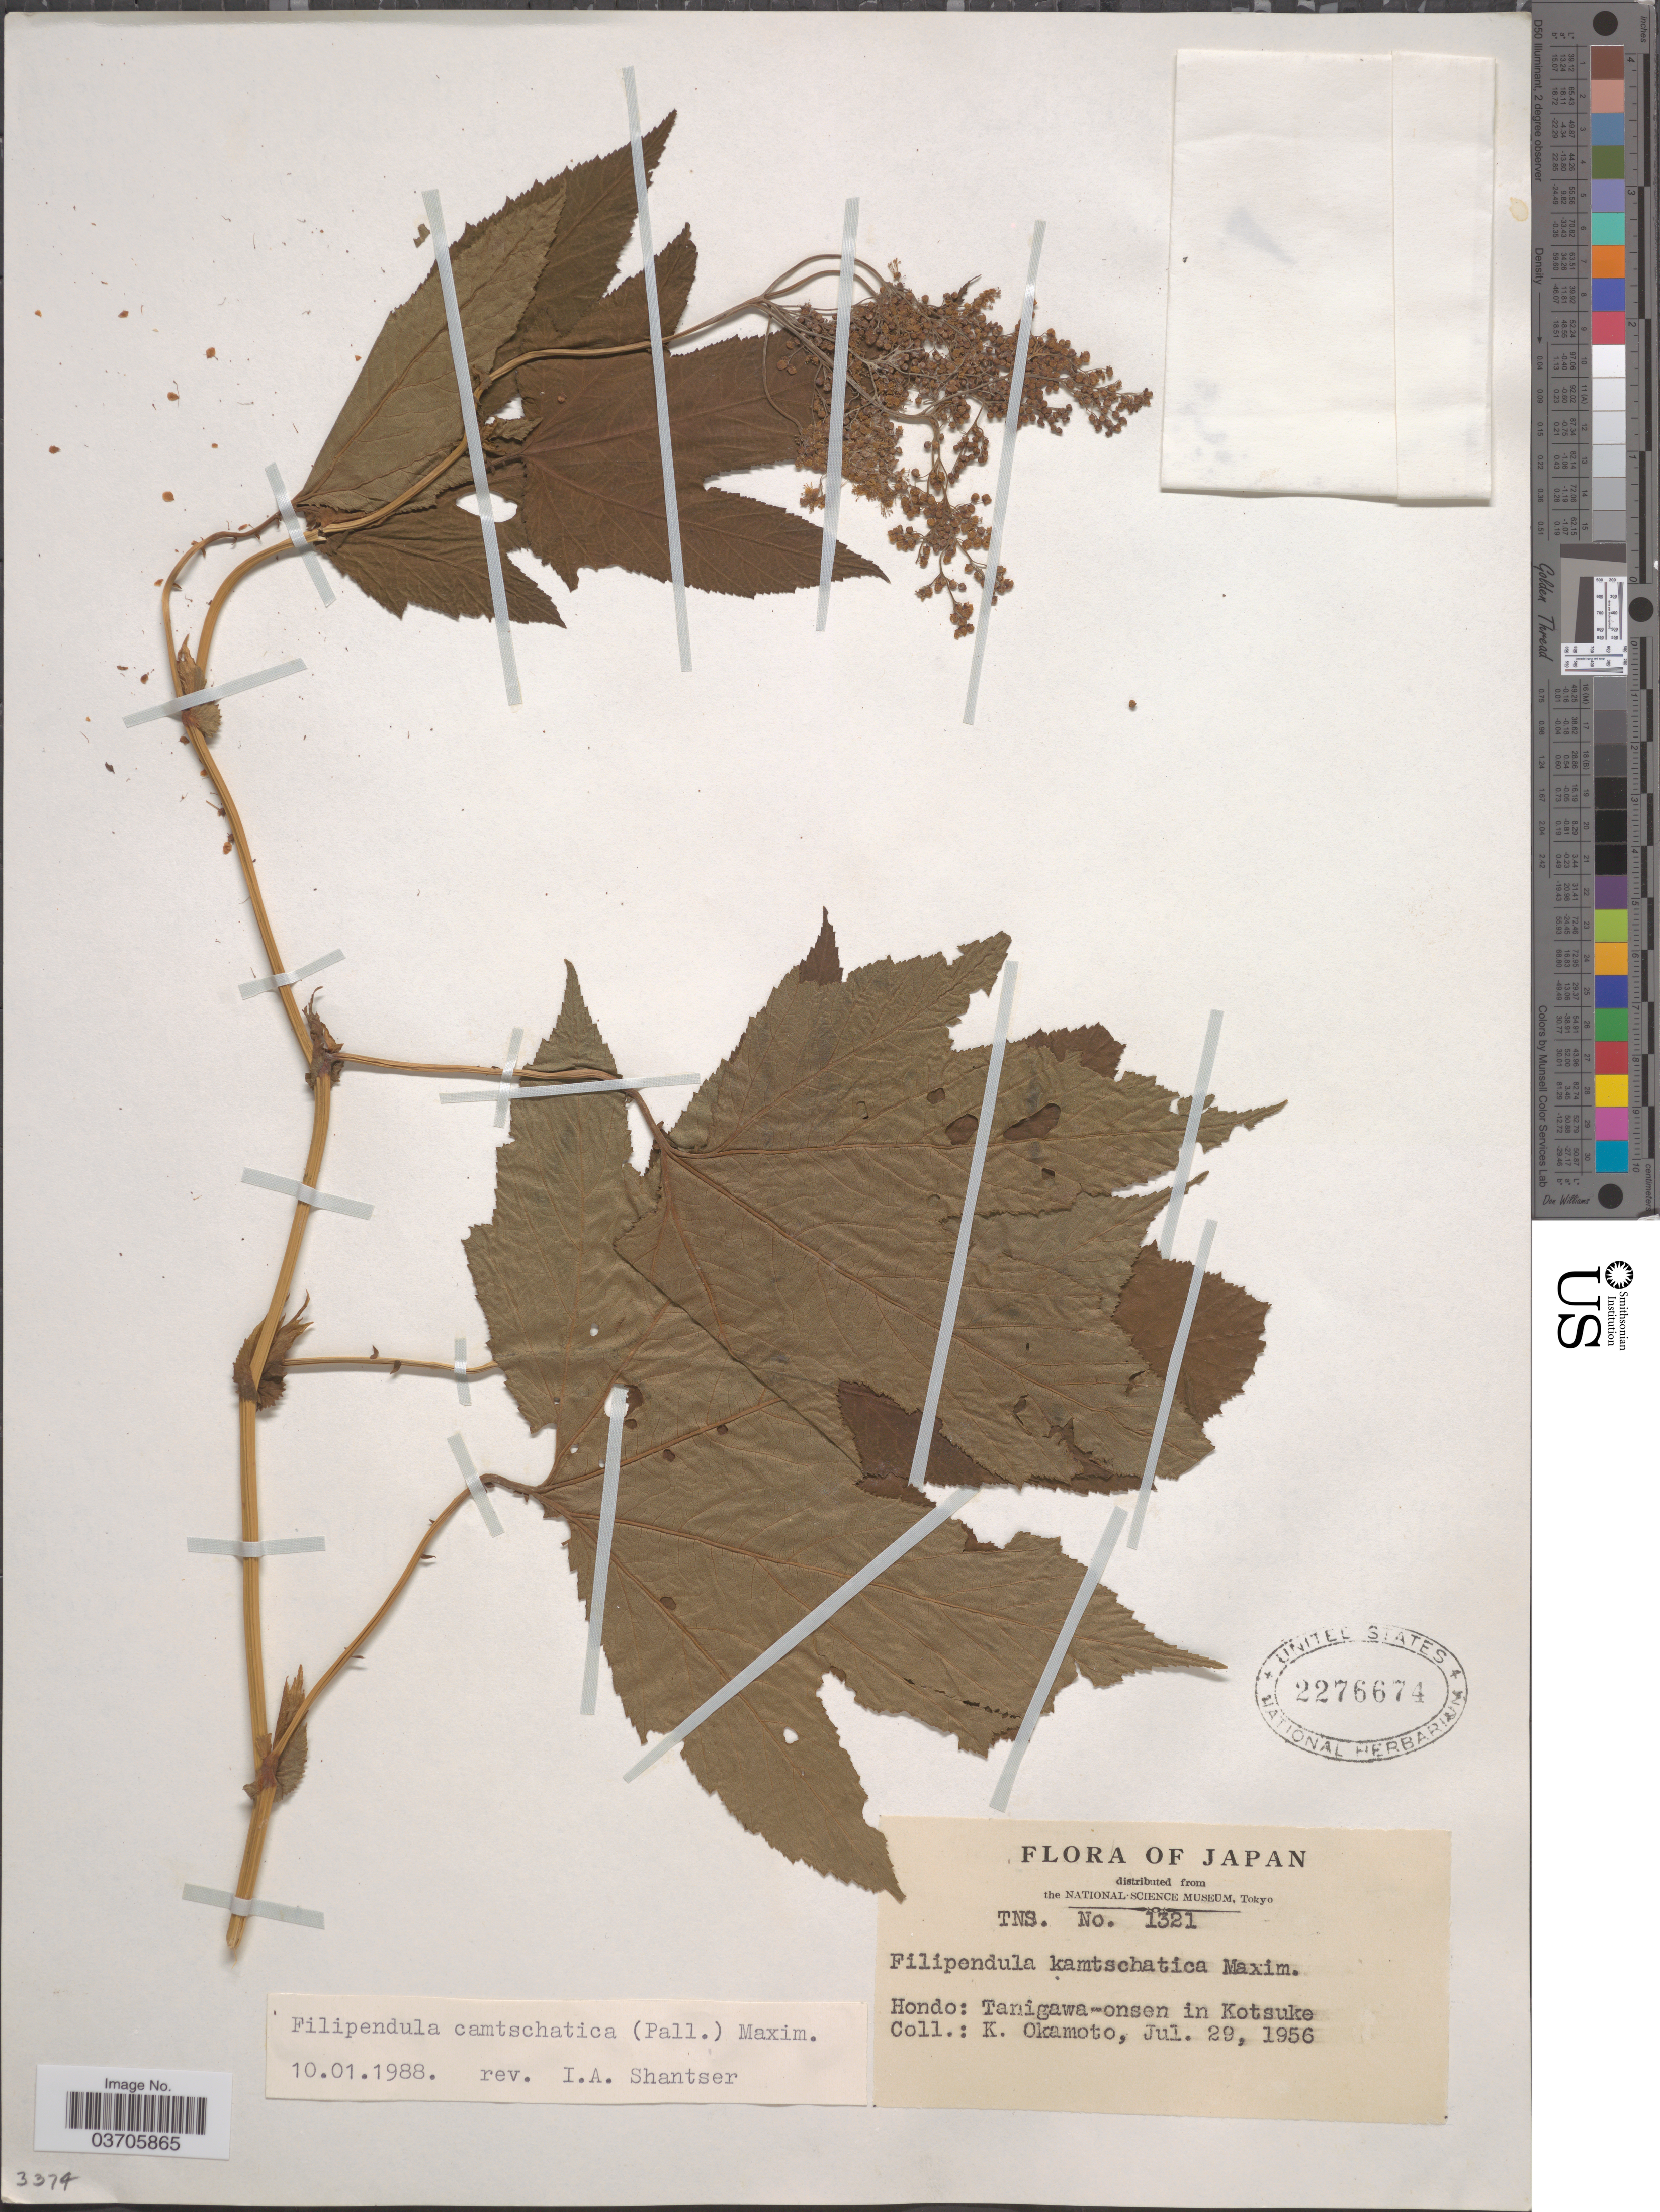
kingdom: Plantae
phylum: Tracheophyta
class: Magnoliopsida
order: Rosales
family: Rosaceae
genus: Filipendula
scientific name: Filipendula camtschatica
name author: (Pall.) Maxim.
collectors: K. Okamoto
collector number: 1321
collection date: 1956-07-29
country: Japan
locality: Hondo: Tanigawa-onsen in Kotsuke.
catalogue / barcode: US 2276674